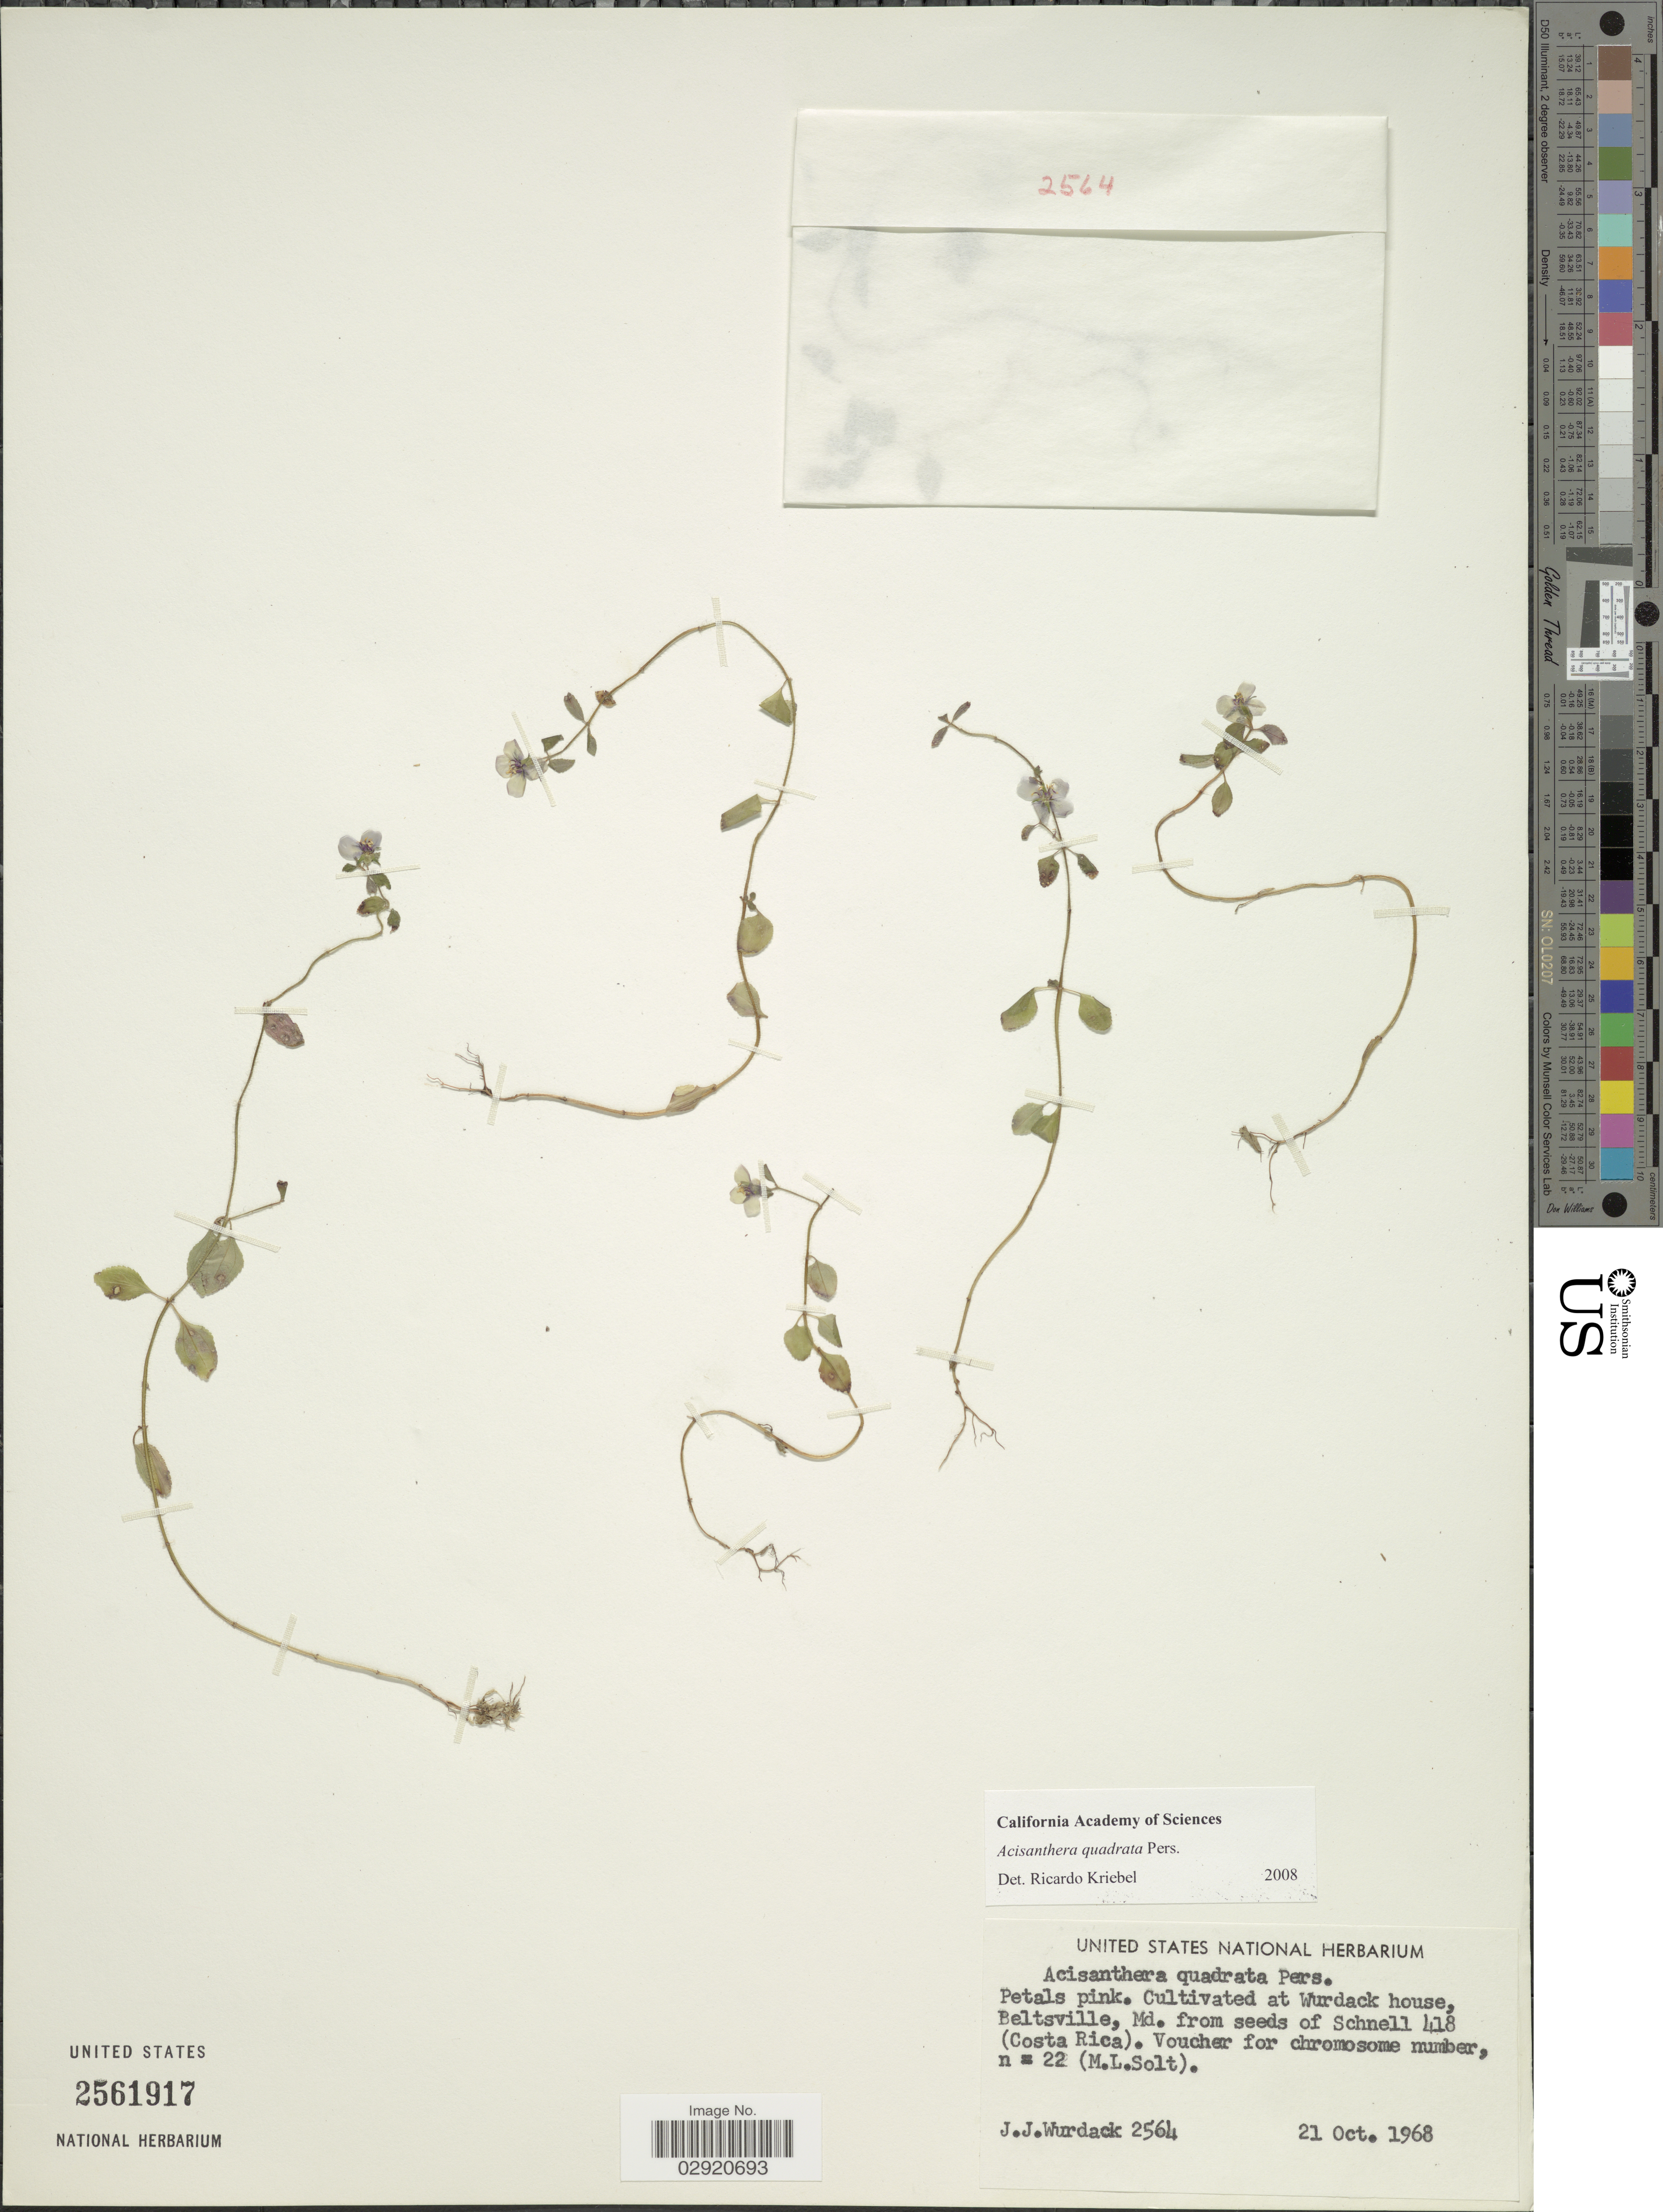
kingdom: Plantae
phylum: Tracheophyta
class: Magnoliopsida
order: Myrtales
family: Melastomataceae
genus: Acisanthera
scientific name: Acisanthera erecta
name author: Gleason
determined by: Nunes da Silva, Diego, (RB), Jardim Botanico do Rio de Janeiro - Herbario (BRAZIL)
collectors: J. J. Wurdack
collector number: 2564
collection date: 1968-10-21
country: United States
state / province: Maryland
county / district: Prince George's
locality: Wurdack house, Beltsville, Md.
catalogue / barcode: US 2561917